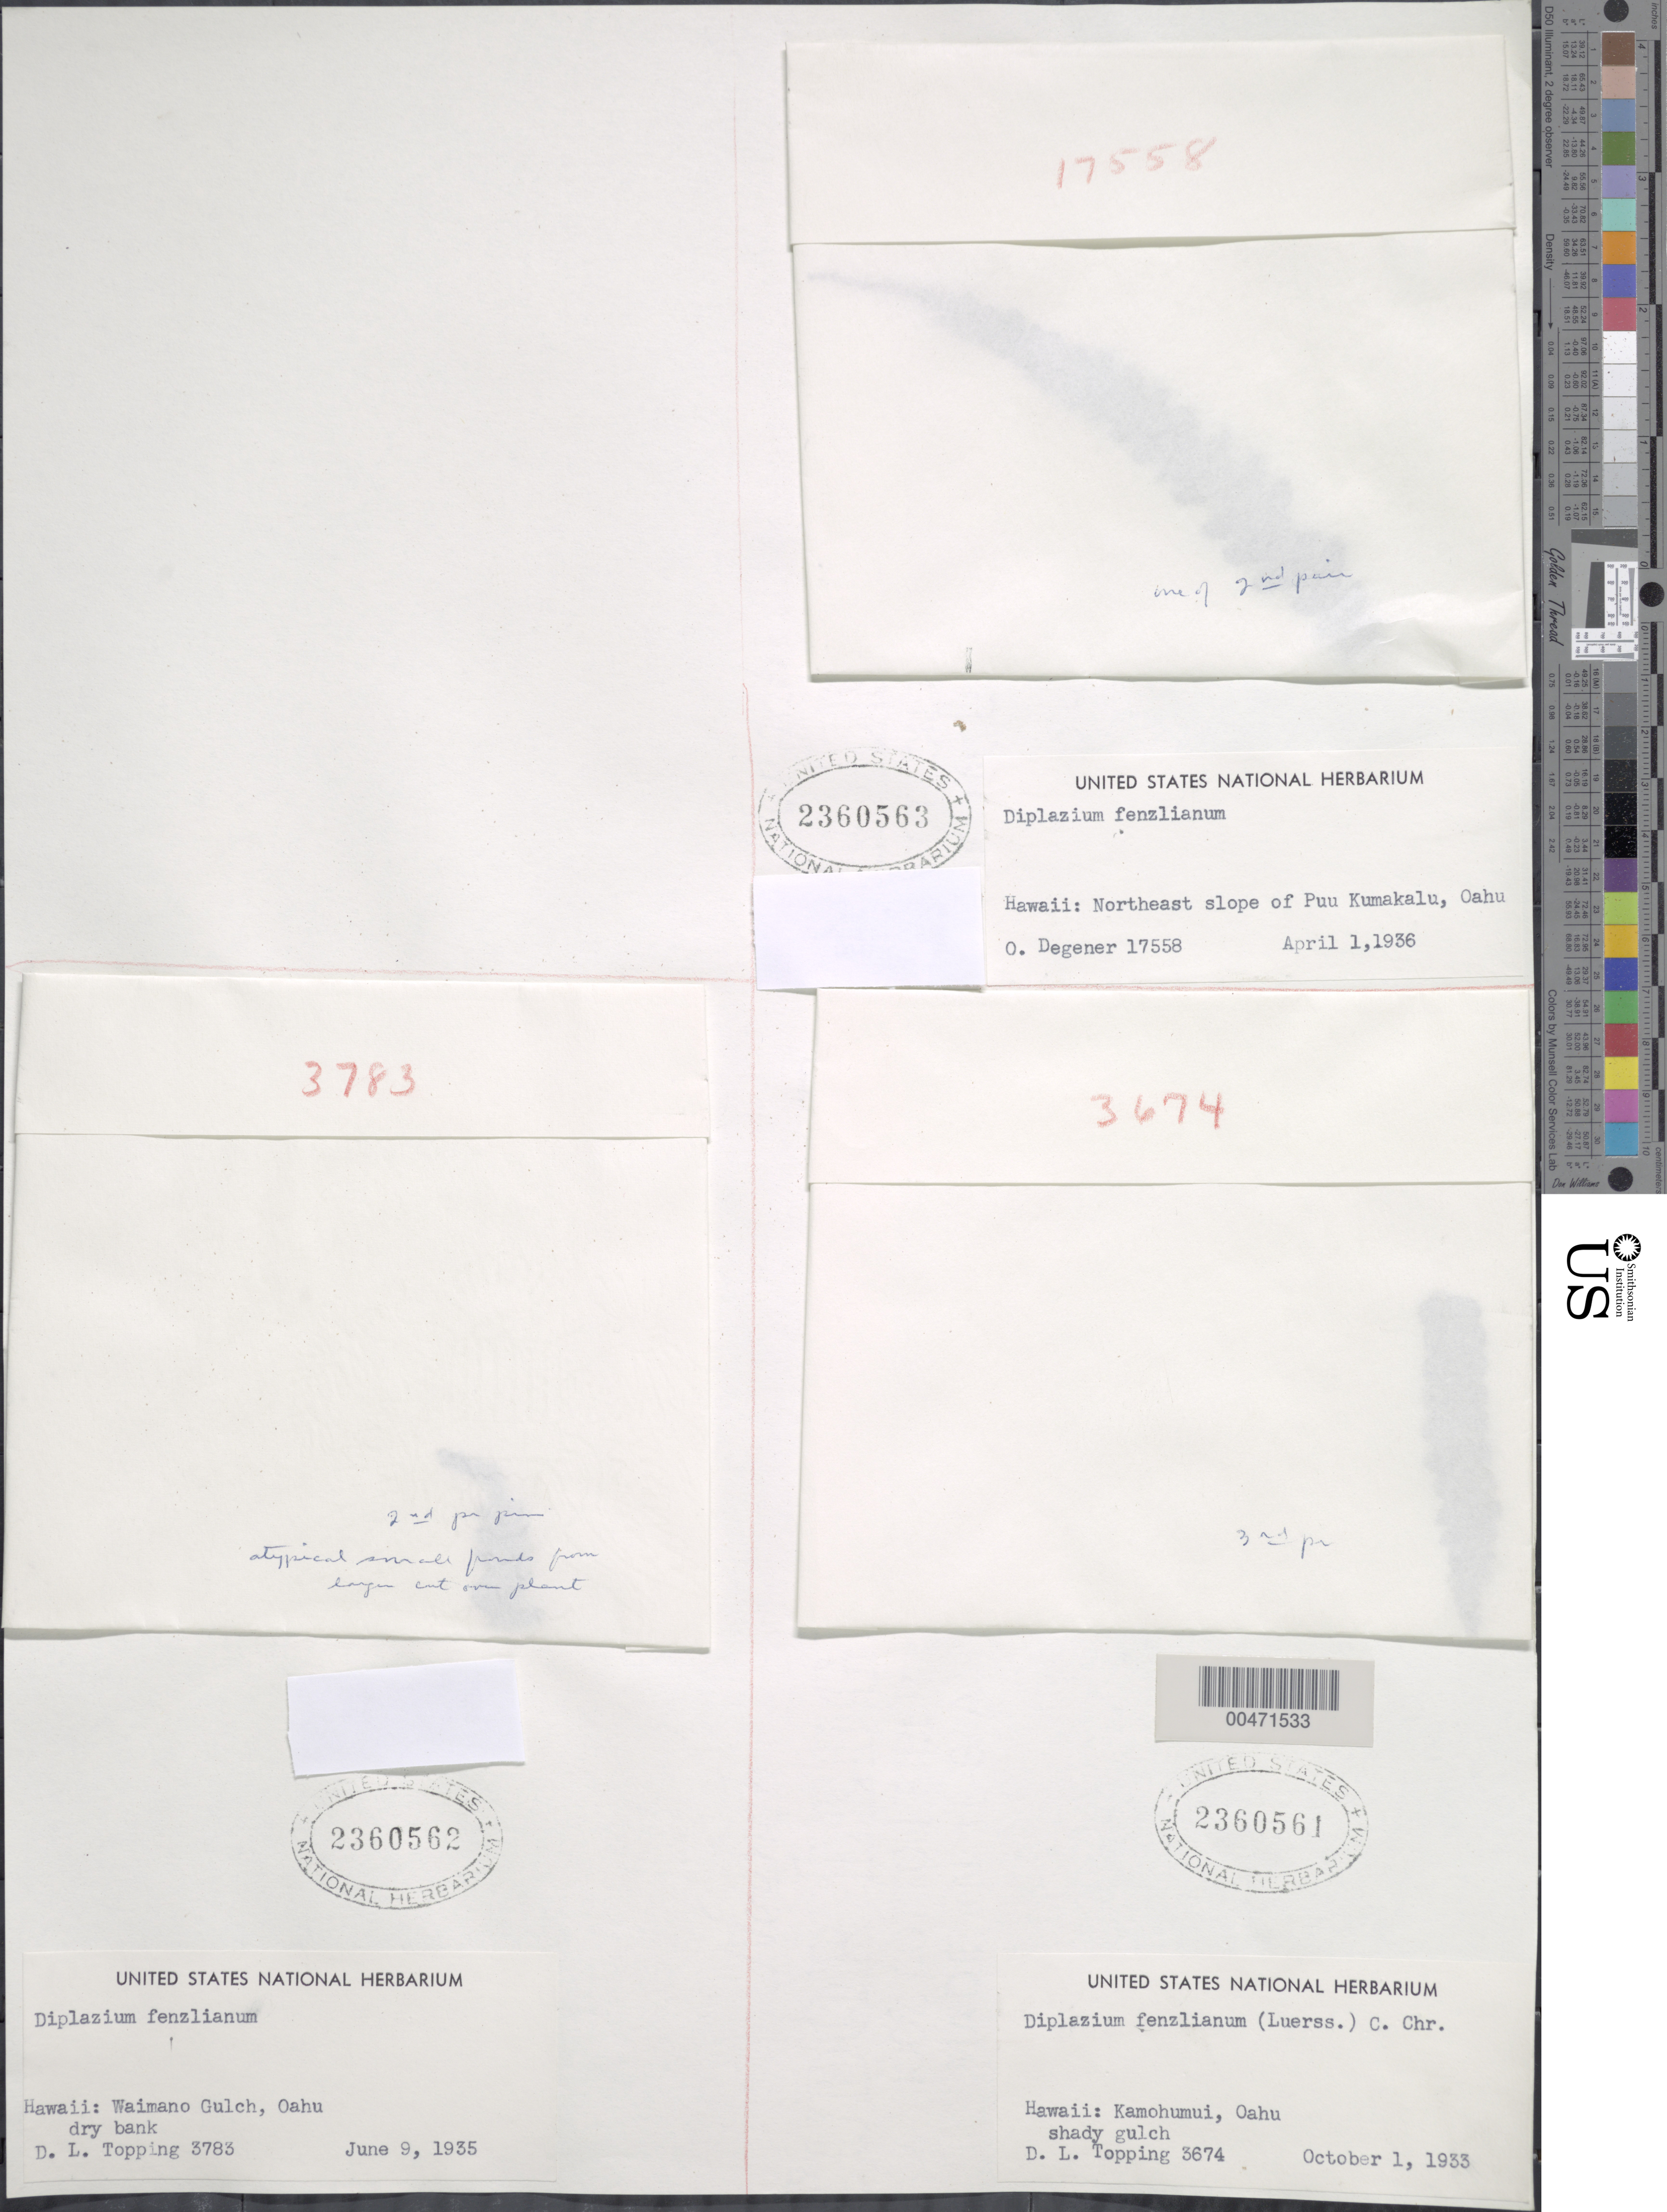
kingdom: Plantae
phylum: Tracheophyta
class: Polypodiopsida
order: Polypodiales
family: Athyriaceae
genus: Deparia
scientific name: Deparia fenzliana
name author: (Luerss.) M. Kato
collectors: D. L. Topping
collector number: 3674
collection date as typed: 1 Oct 1933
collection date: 1933-10-01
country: United States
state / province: Hawaii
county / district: Honolulu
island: Oahu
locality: Kamohumui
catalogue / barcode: US 2360561